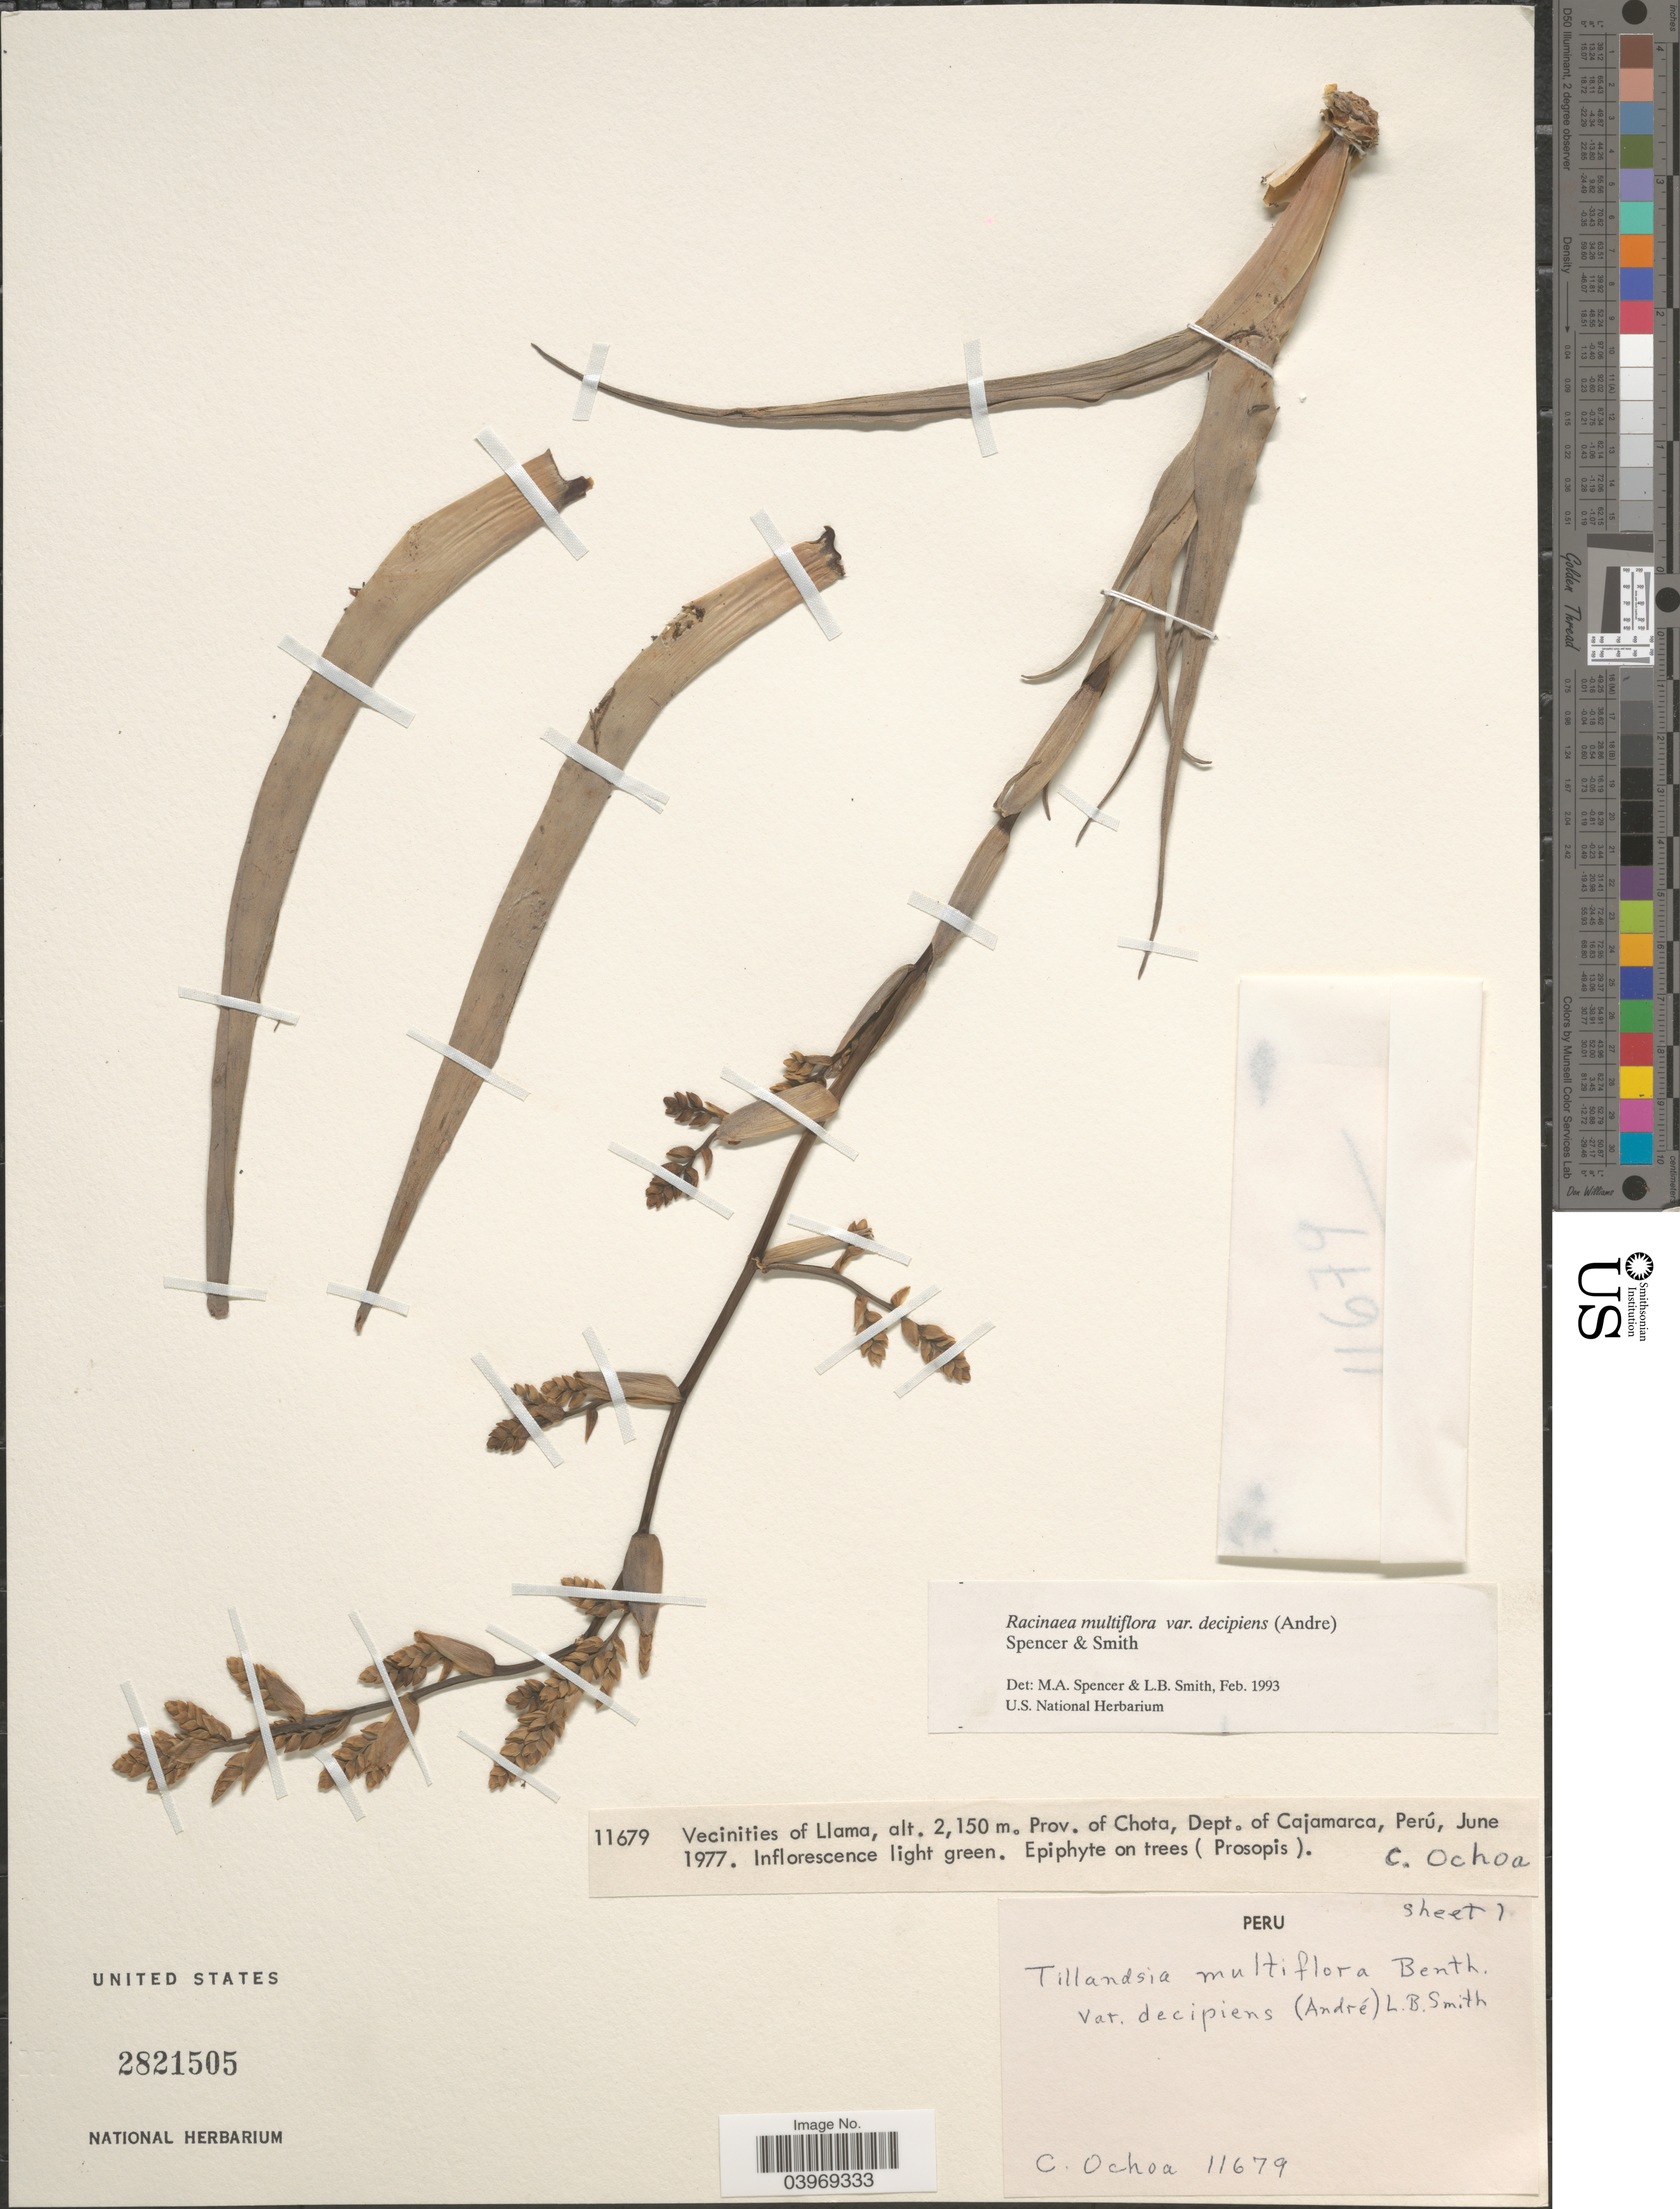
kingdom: Plantae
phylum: Tracheophyta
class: Liliopsida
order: Poales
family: Bromeliaceae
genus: Racinaea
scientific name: Racinaea multiflora var. decipiens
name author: (André) M.A. Spencer & L.B. Sm.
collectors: C. Ochoa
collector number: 11679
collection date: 1977-06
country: Peru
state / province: Cajamarca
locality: Vecinities of Llama, Prov. of Chota, Dept. of Cajamarca.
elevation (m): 2150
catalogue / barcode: US 2821505